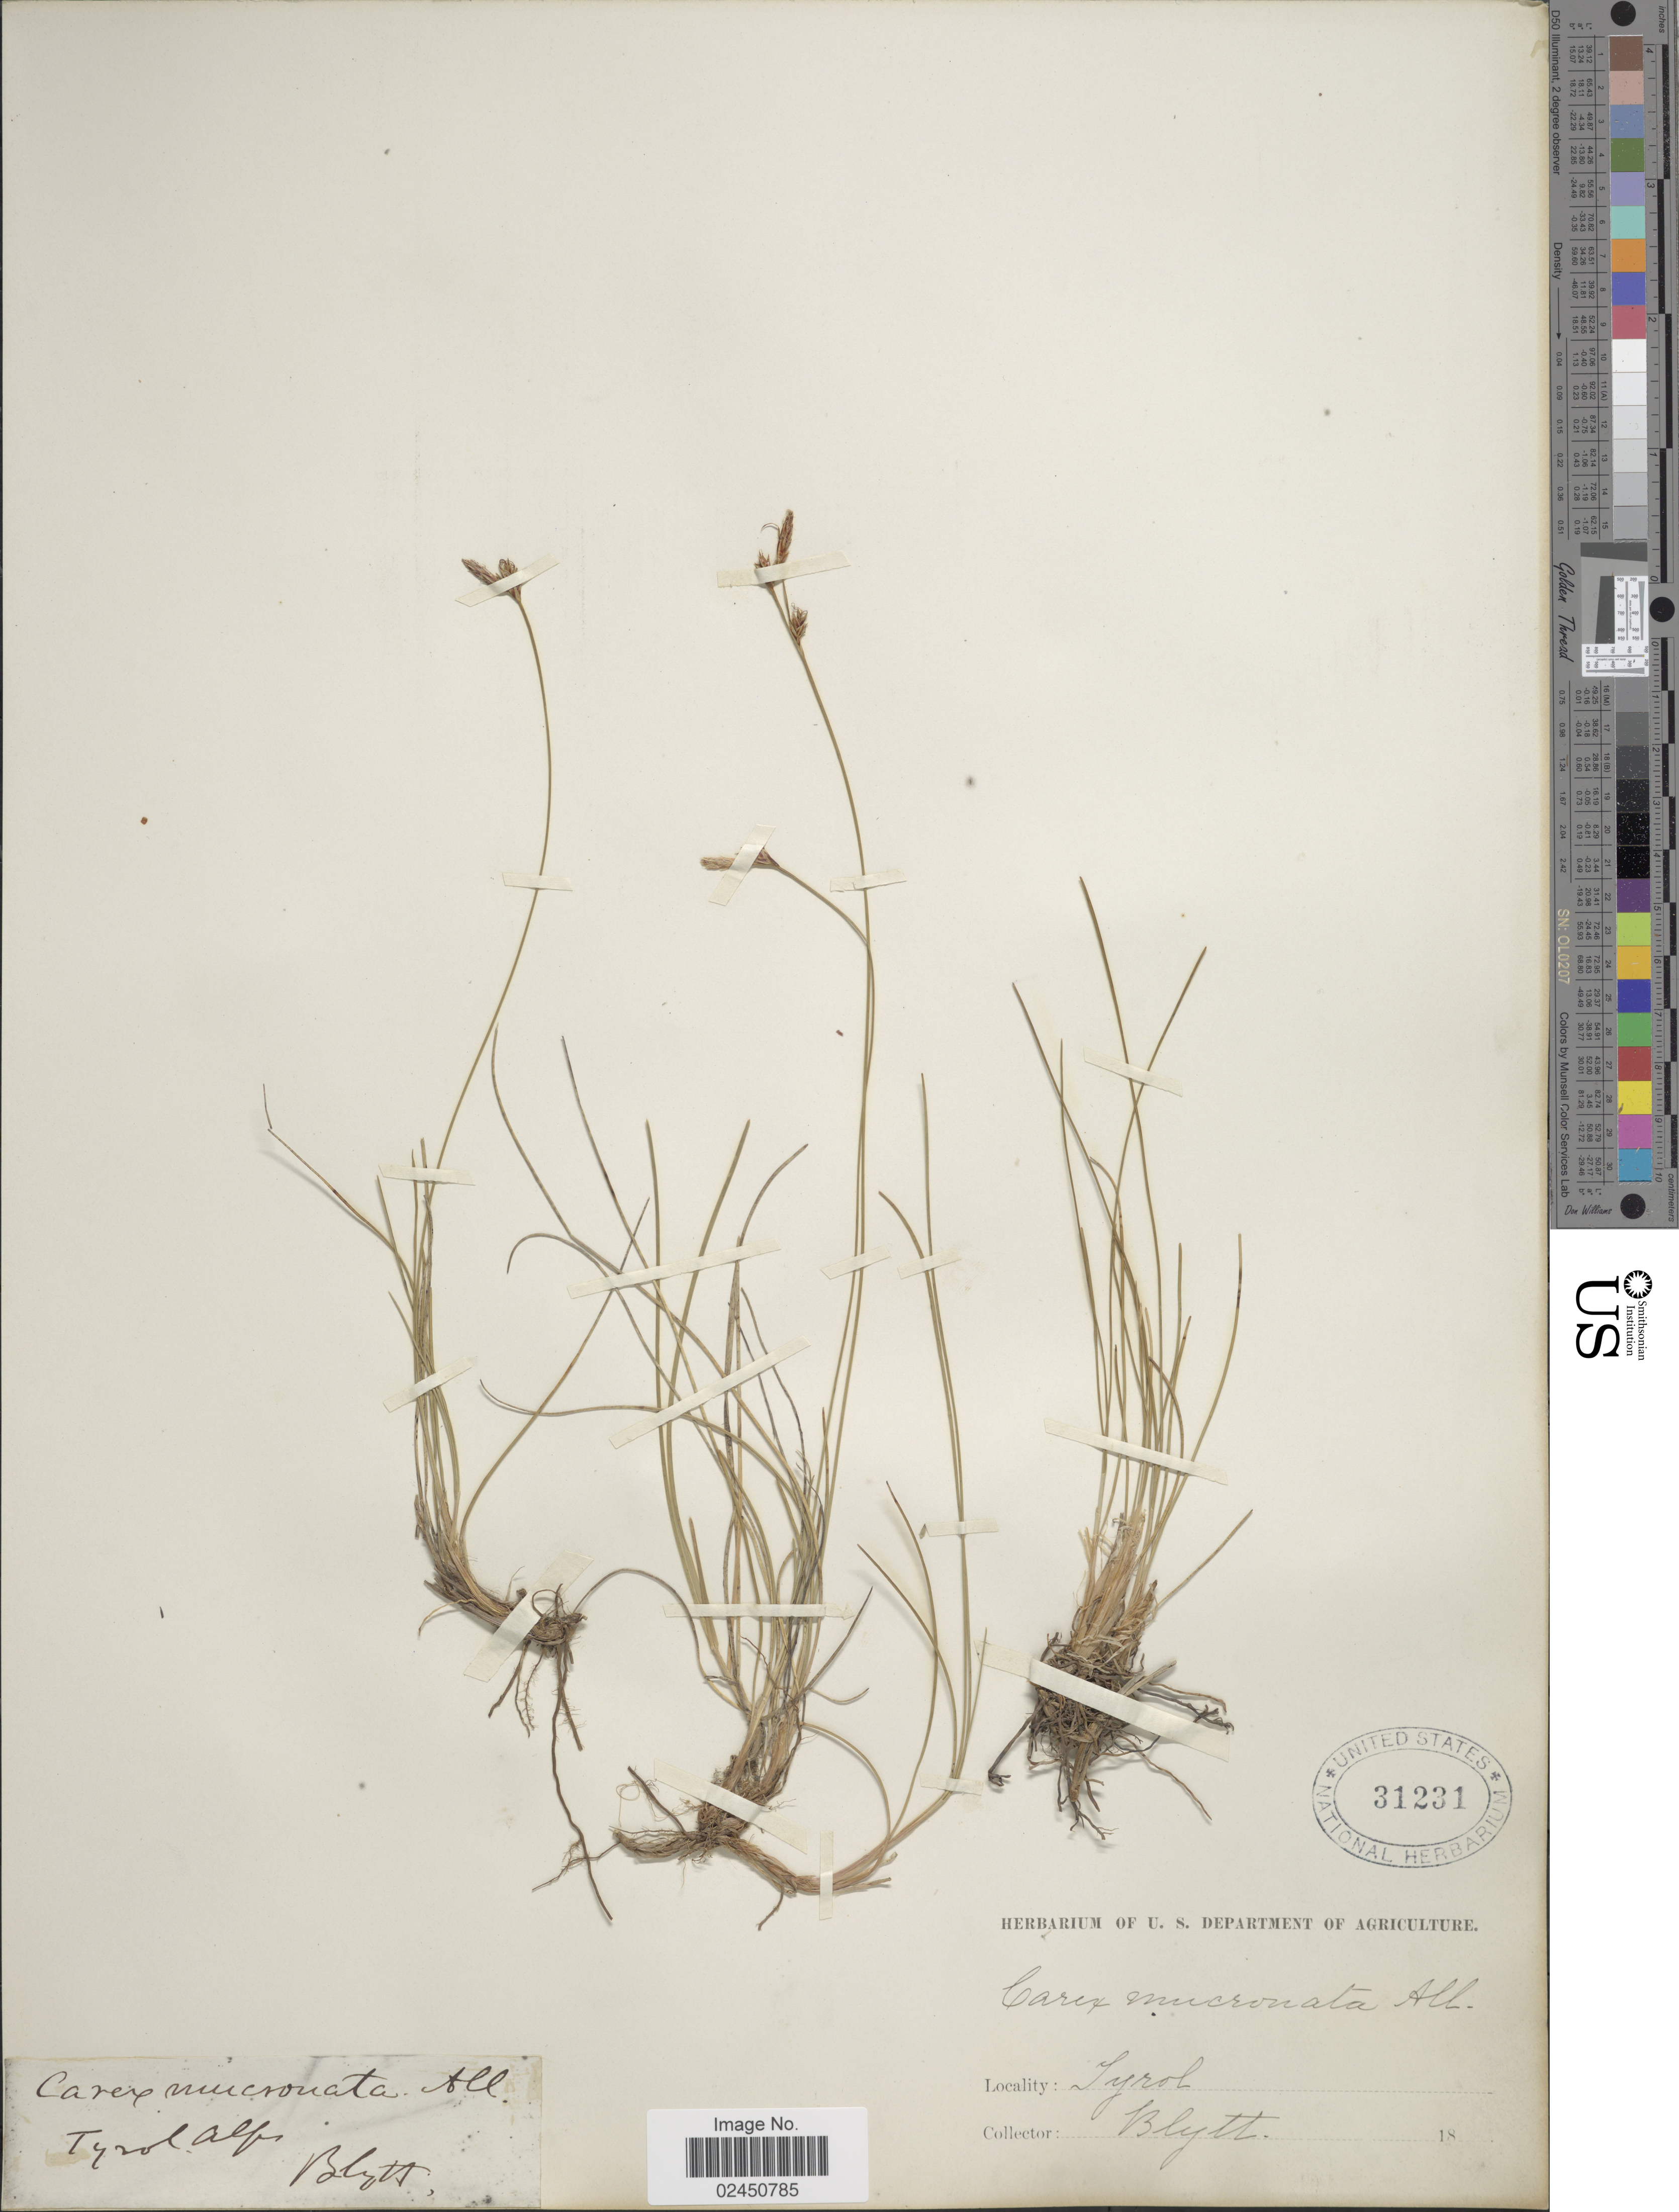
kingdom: Plantae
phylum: Tracheophyta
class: Liliopsida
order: Poales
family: Cyperaceae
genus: Carex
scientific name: Carex mucronata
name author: All.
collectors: Blytt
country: Austria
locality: Tyrol Alps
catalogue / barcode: US 31231